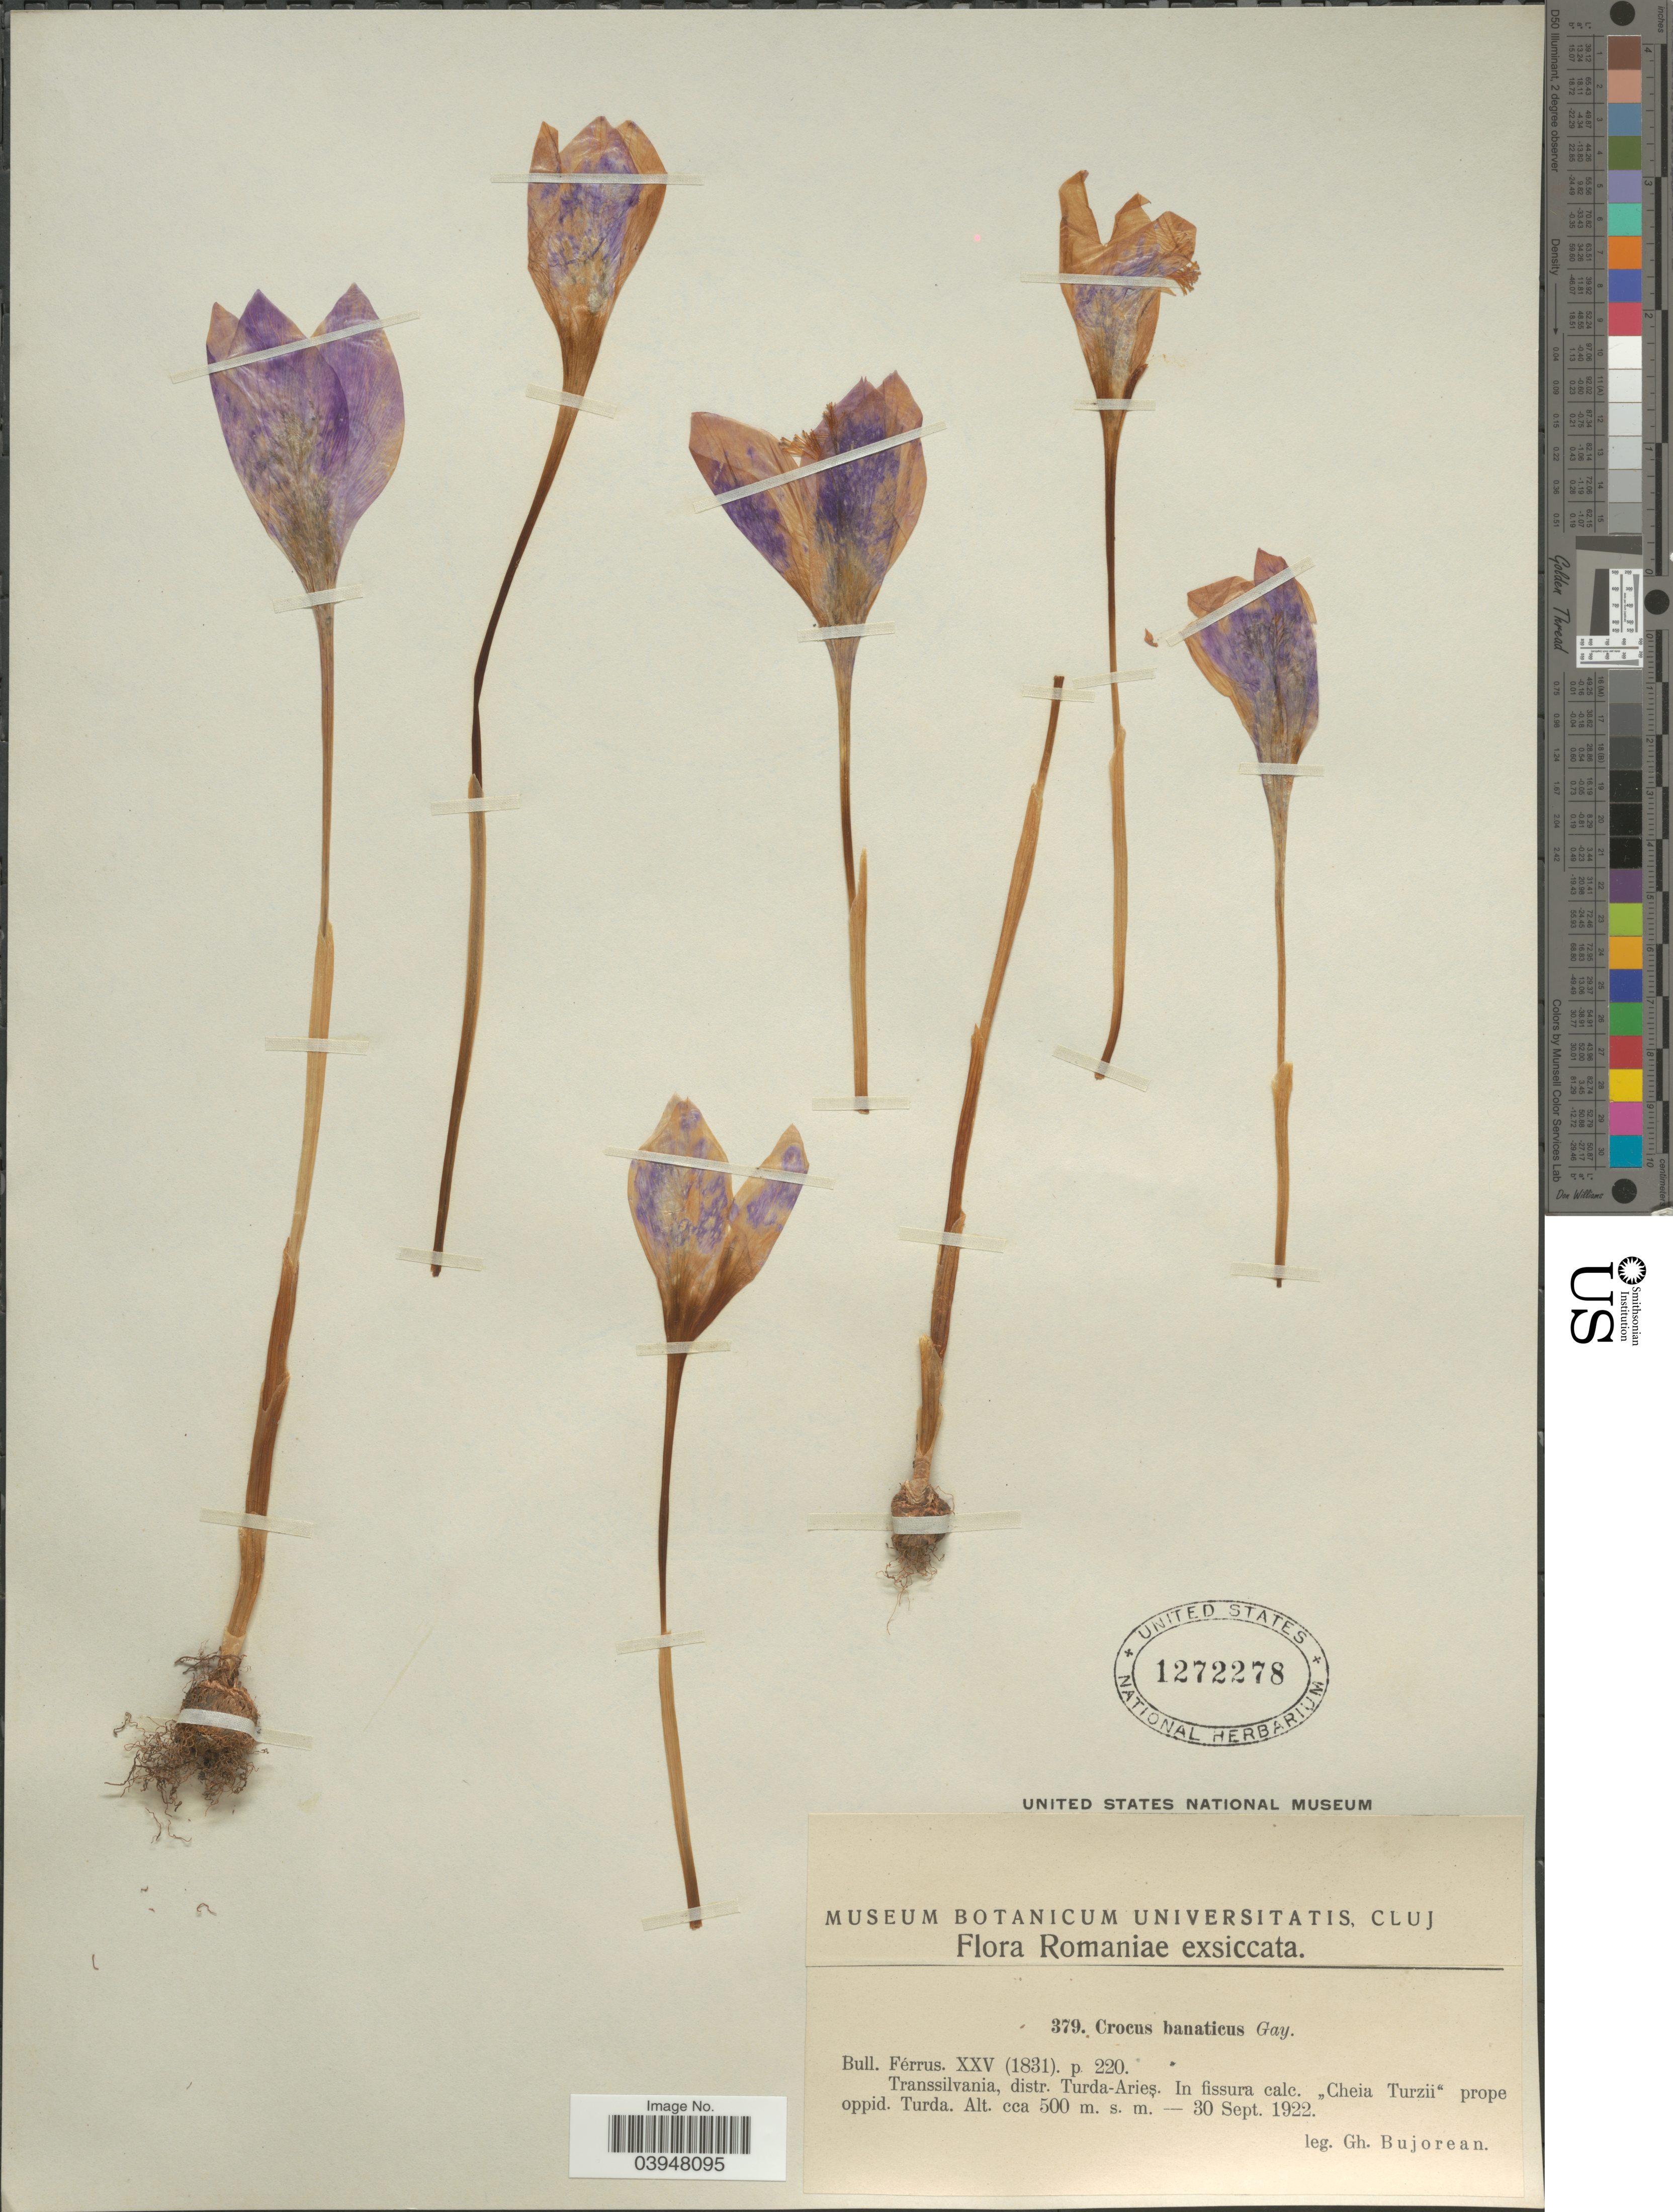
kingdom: Plantae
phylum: Tracheophyta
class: Liliopsida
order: Asparagales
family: Iridaceae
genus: Crocus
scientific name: Crocus banaticus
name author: J. Gay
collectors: G. Bujorean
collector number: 379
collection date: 1922-09-30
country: Romania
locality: Romaniae. Transsilvania, distr. Turda-Arieş. In fissura calc. "Cheia Turzii" prope oppid. Turda.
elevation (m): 500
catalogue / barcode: US 1272278